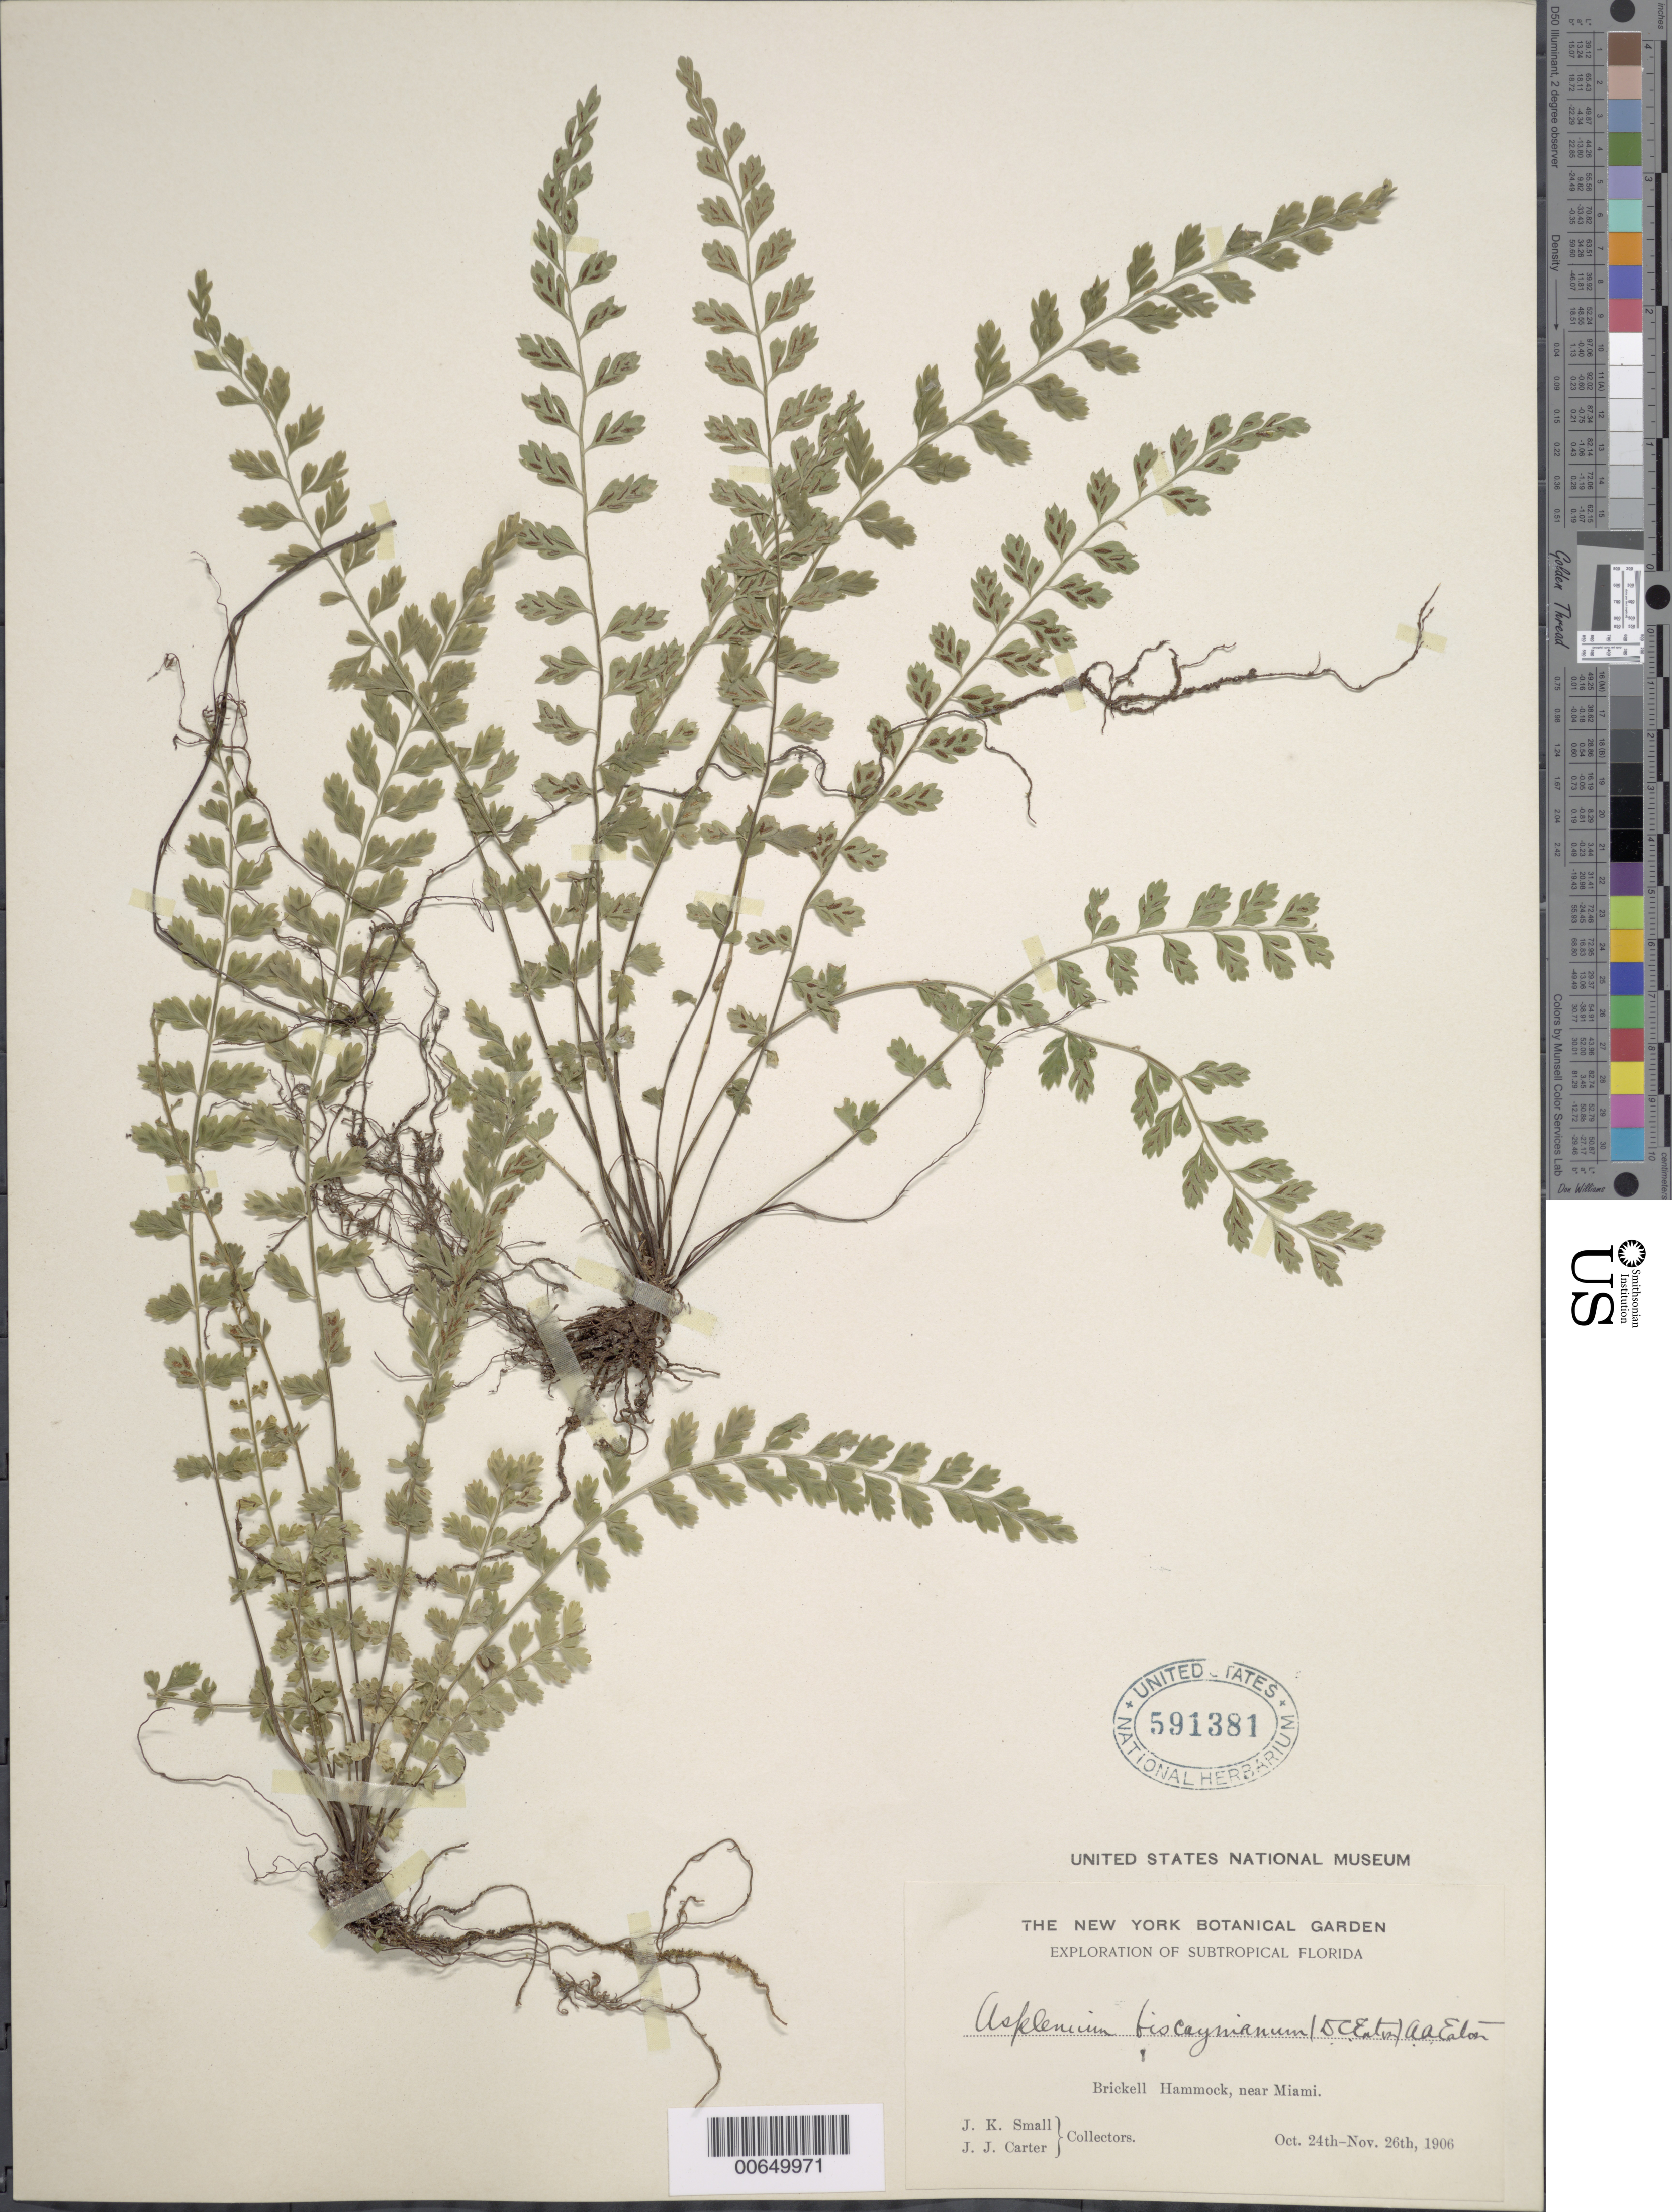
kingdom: Plantae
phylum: Tracheophyta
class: Polypodiopsida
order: Polypodiales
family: Aspleniaceae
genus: Asplenium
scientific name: Asplenium biscayneanum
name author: A.A. Eaton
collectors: J. K. Small & J. J. Carter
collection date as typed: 24 Oct 1906 to 26 Nov 1906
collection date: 1906-10-24/1906-11-26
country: United States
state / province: Florida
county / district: Dade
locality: Brickell Hammock, near Miami.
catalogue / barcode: US 591381